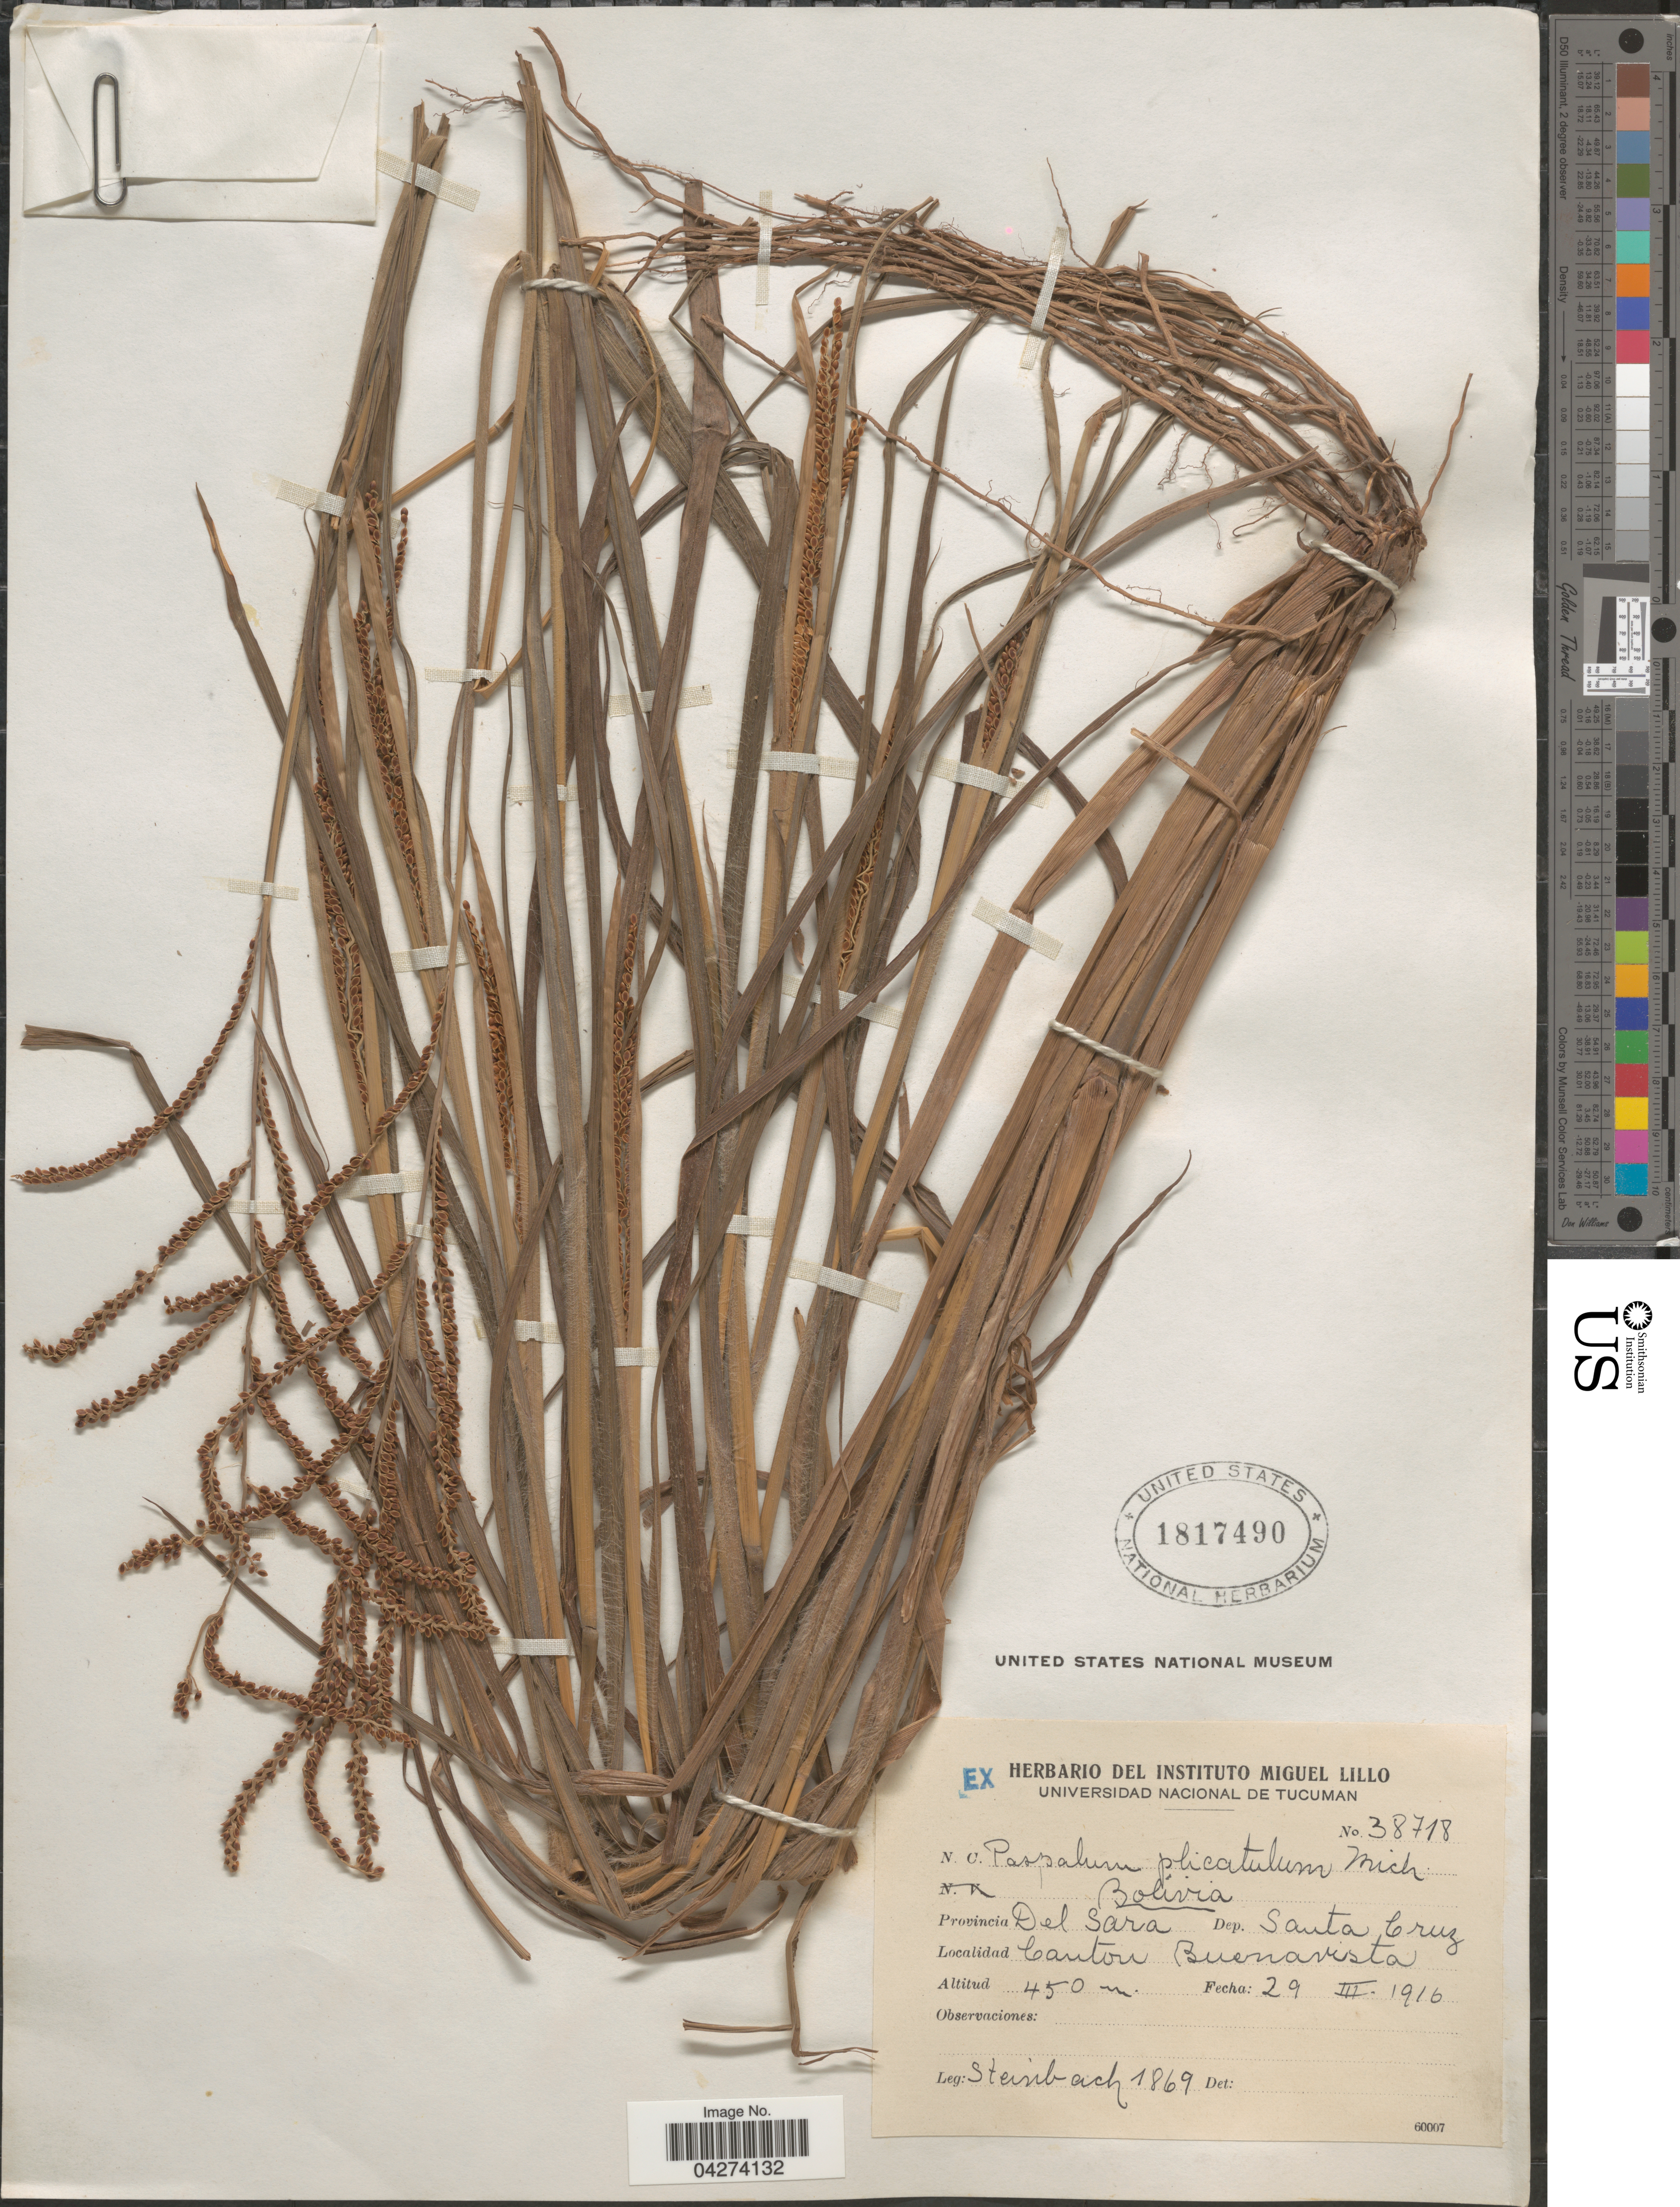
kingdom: Plantae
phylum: Tracheophyta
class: Liliopsida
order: Poales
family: Poaceae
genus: Paspalum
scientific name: Paspalum plicatulum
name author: Michx.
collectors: Steinbach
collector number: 1869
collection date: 1916-03-29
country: Bolivia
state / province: Santa Cruz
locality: Provincia Del Sara. Dep. Santa Cruz. Canton Buenavista.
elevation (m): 450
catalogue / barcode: US 1817490